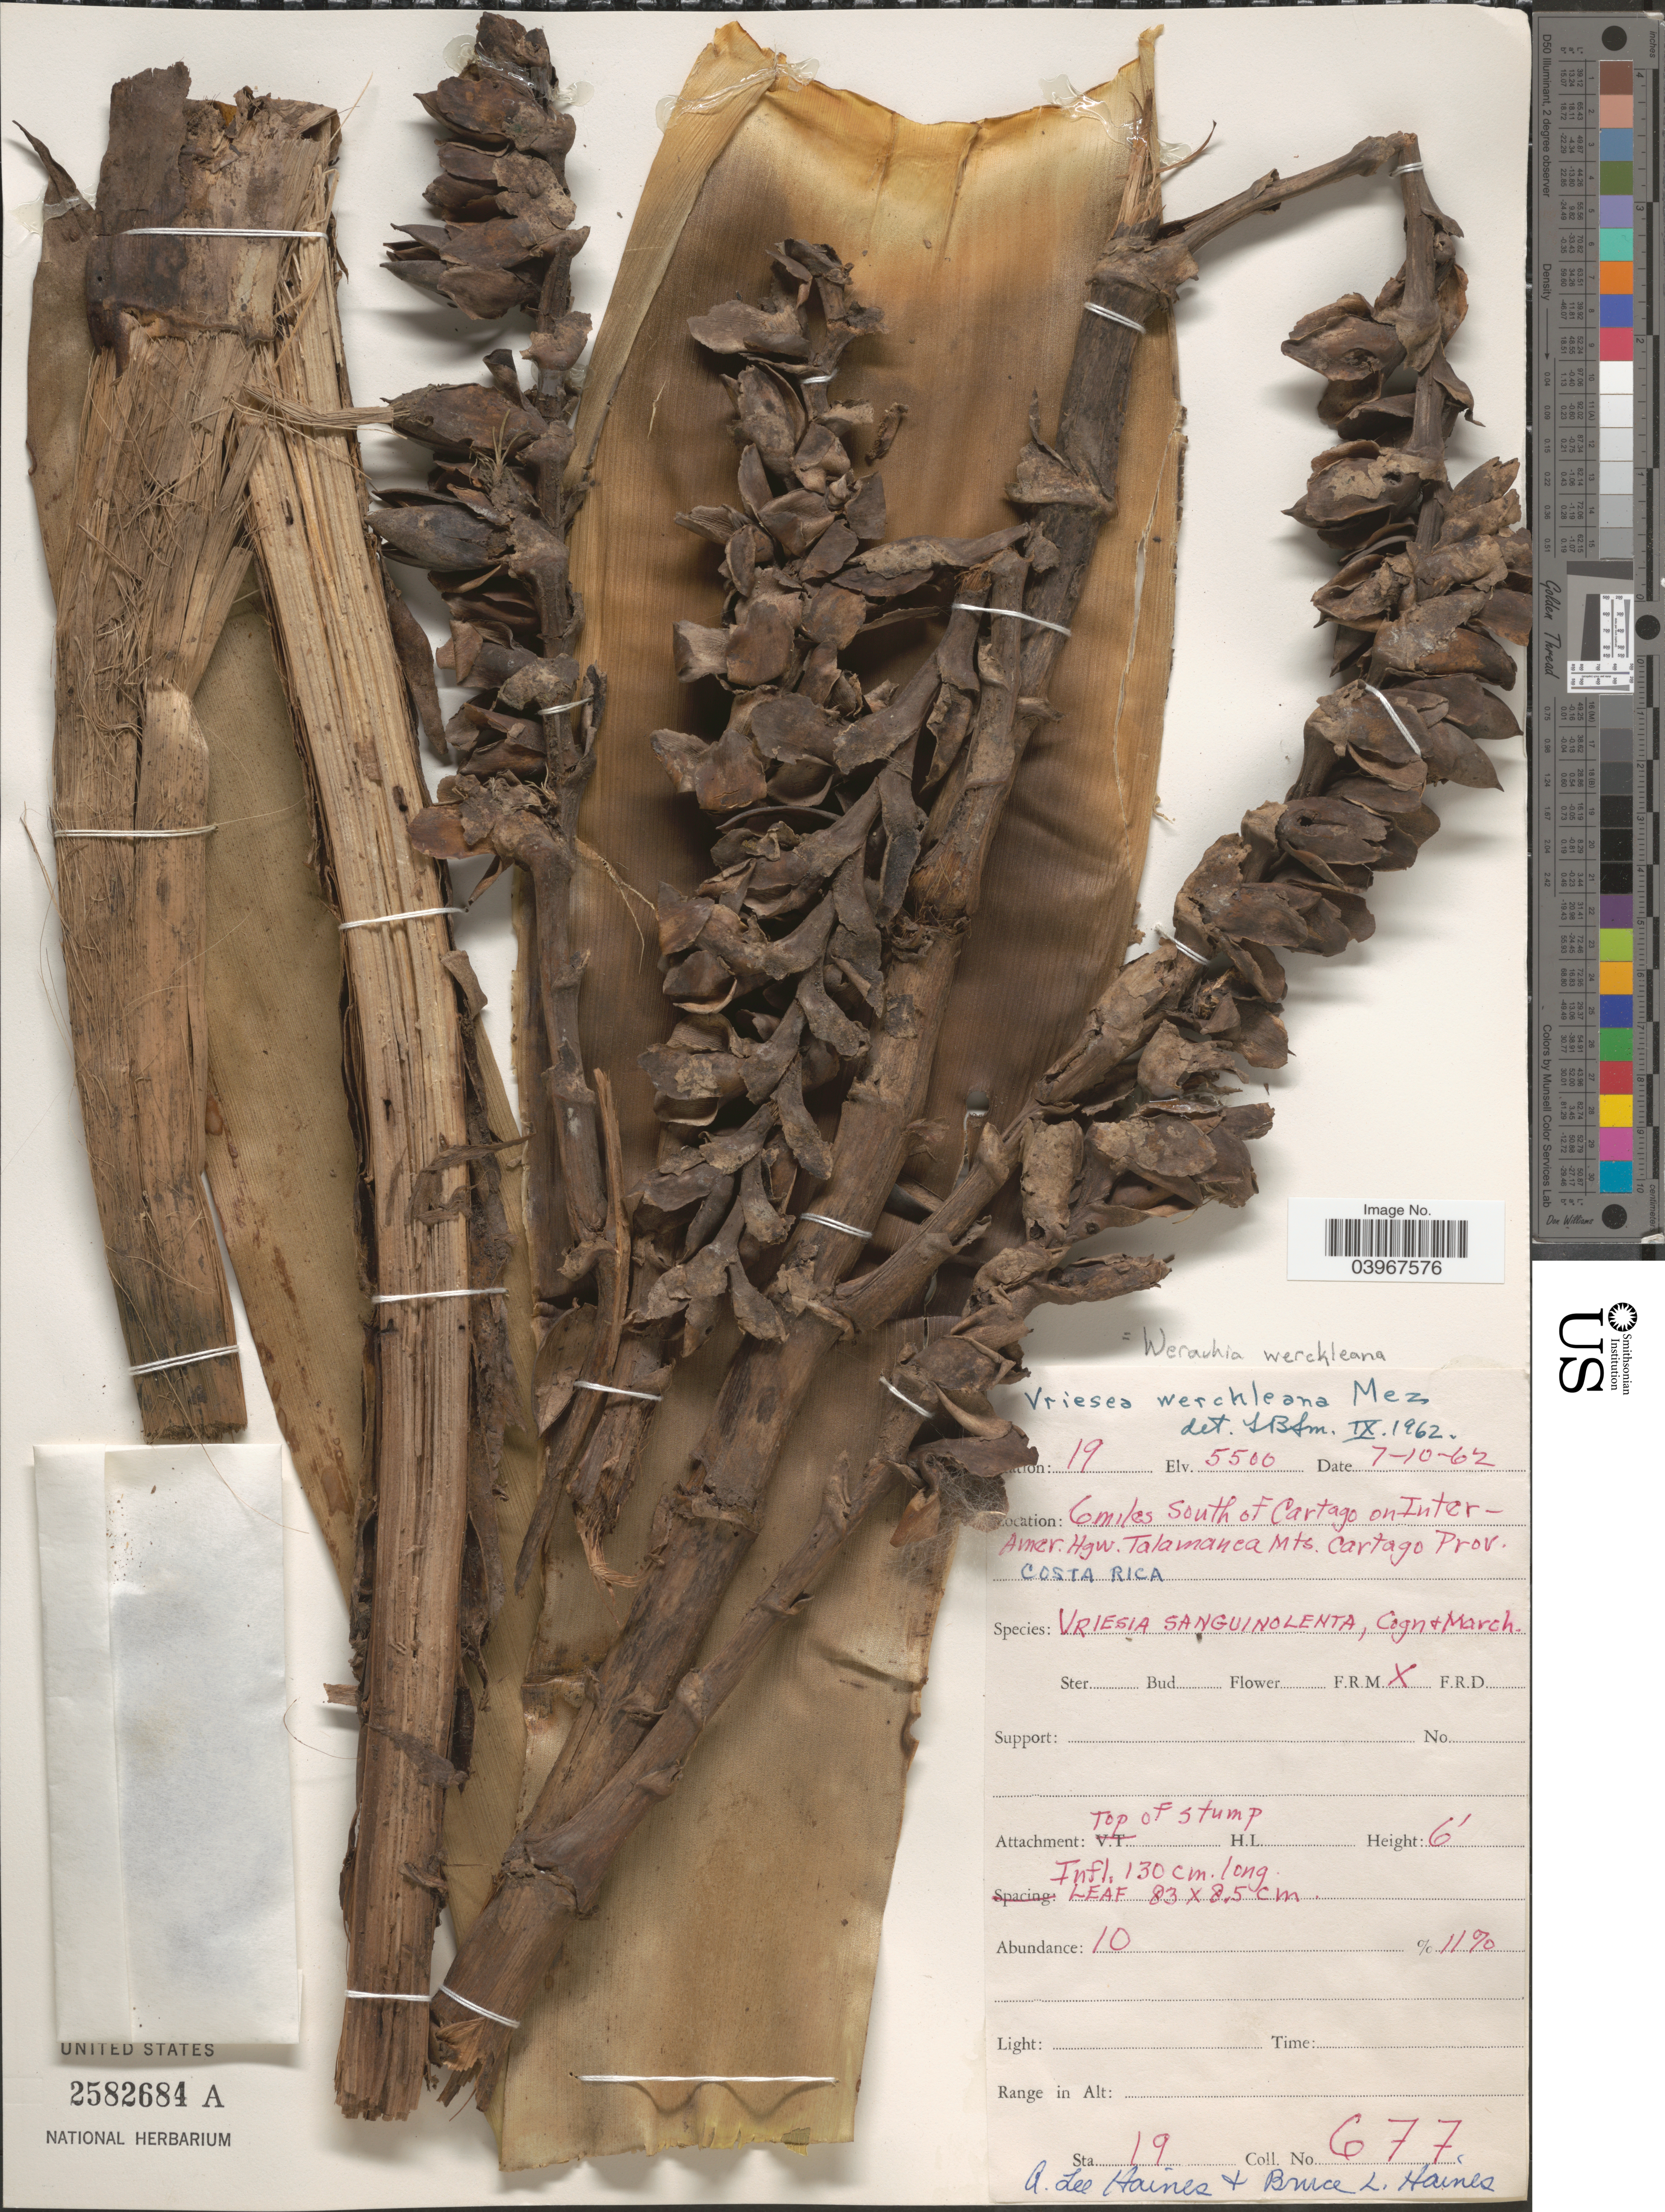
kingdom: Plantae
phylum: Tracheophyta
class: Liliopsida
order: Poales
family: Bromeliaceae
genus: Werauhia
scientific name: Werauhia werckleana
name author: (Mez) J.R. Grant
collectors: A. L. Haines & B. L. Haines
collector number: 677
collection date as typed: Transcribed d/m/y: 7/10/62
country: Costa Rica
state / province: Cartago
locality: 19. 6 miles South of Cartago on Inter-Amer.Hgw. Talamanca Mts.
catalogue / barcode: US 2582684A